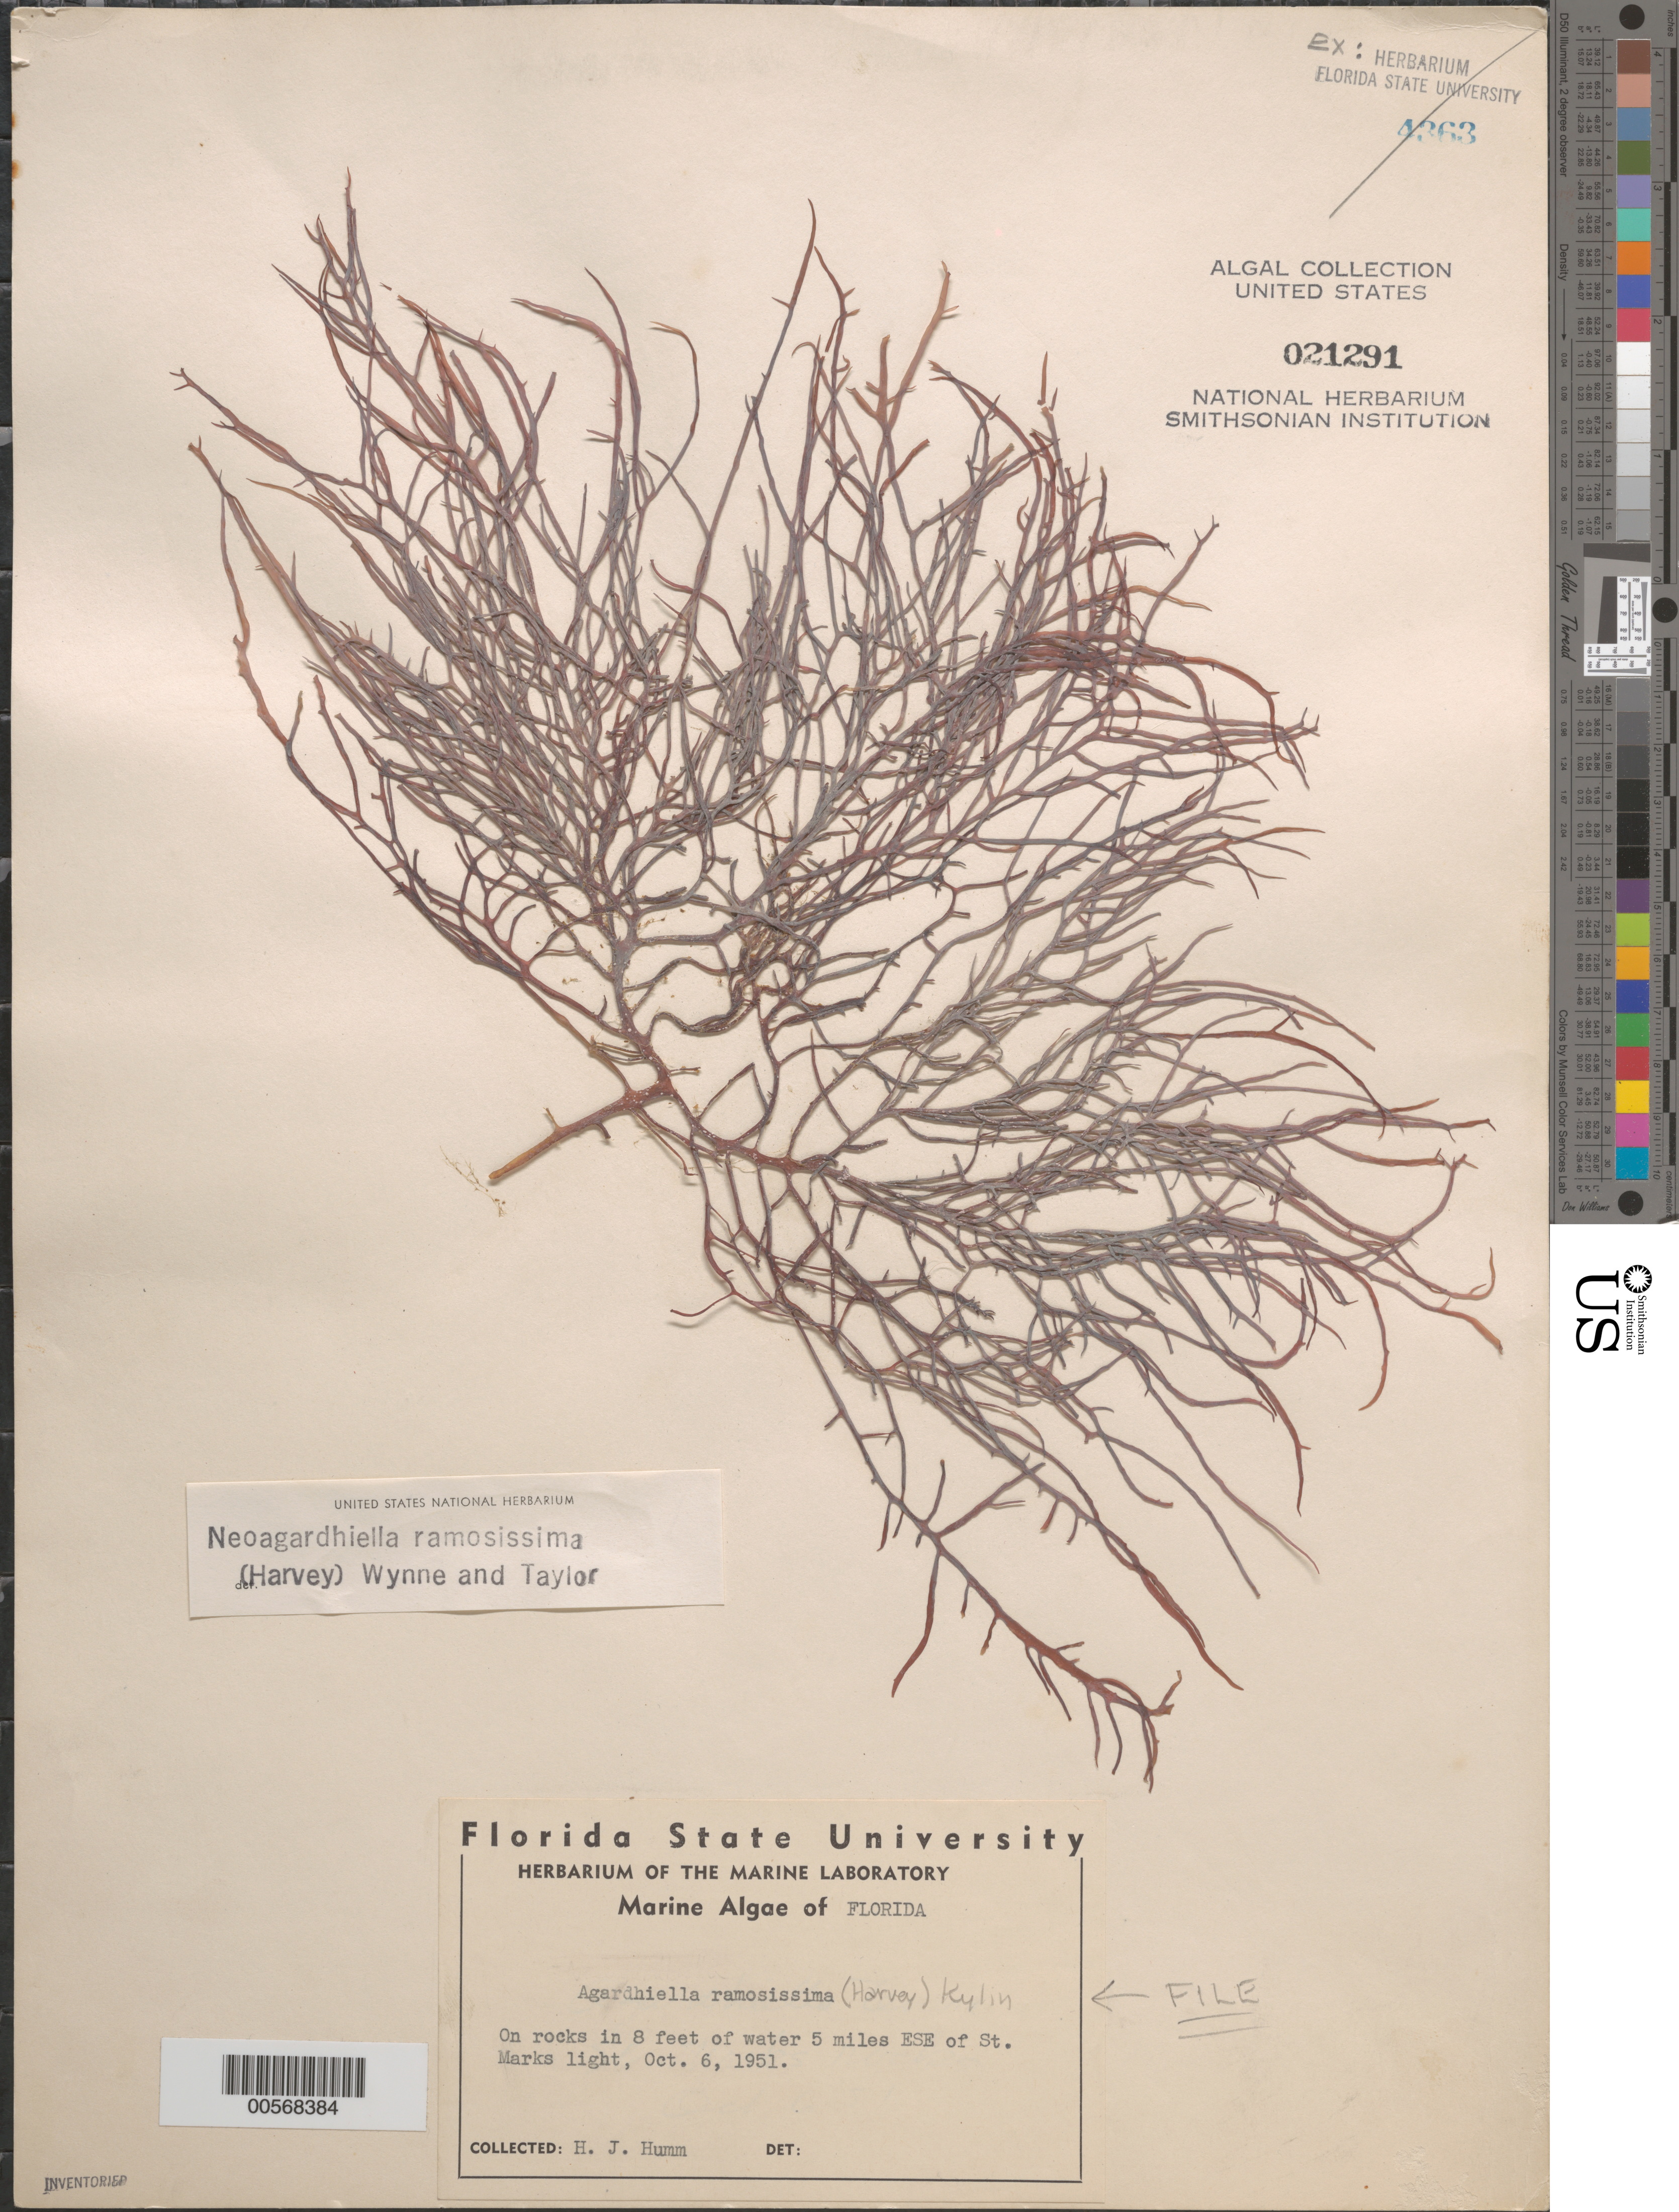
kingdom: Plantae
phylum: Rhodophyta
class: Florideophyceae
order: Gigartinales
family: Solieriaceae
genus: Agardhiella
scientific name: Agardhiella ramosissima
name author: (Harv.) Kylin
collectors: H. J. Humm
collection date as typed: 06 Oct 1951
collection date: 1951-10-06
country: United States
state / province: Florida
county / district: Wakulla County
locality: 5 miles east southeast of St. Marks Light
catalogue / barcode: US 21291